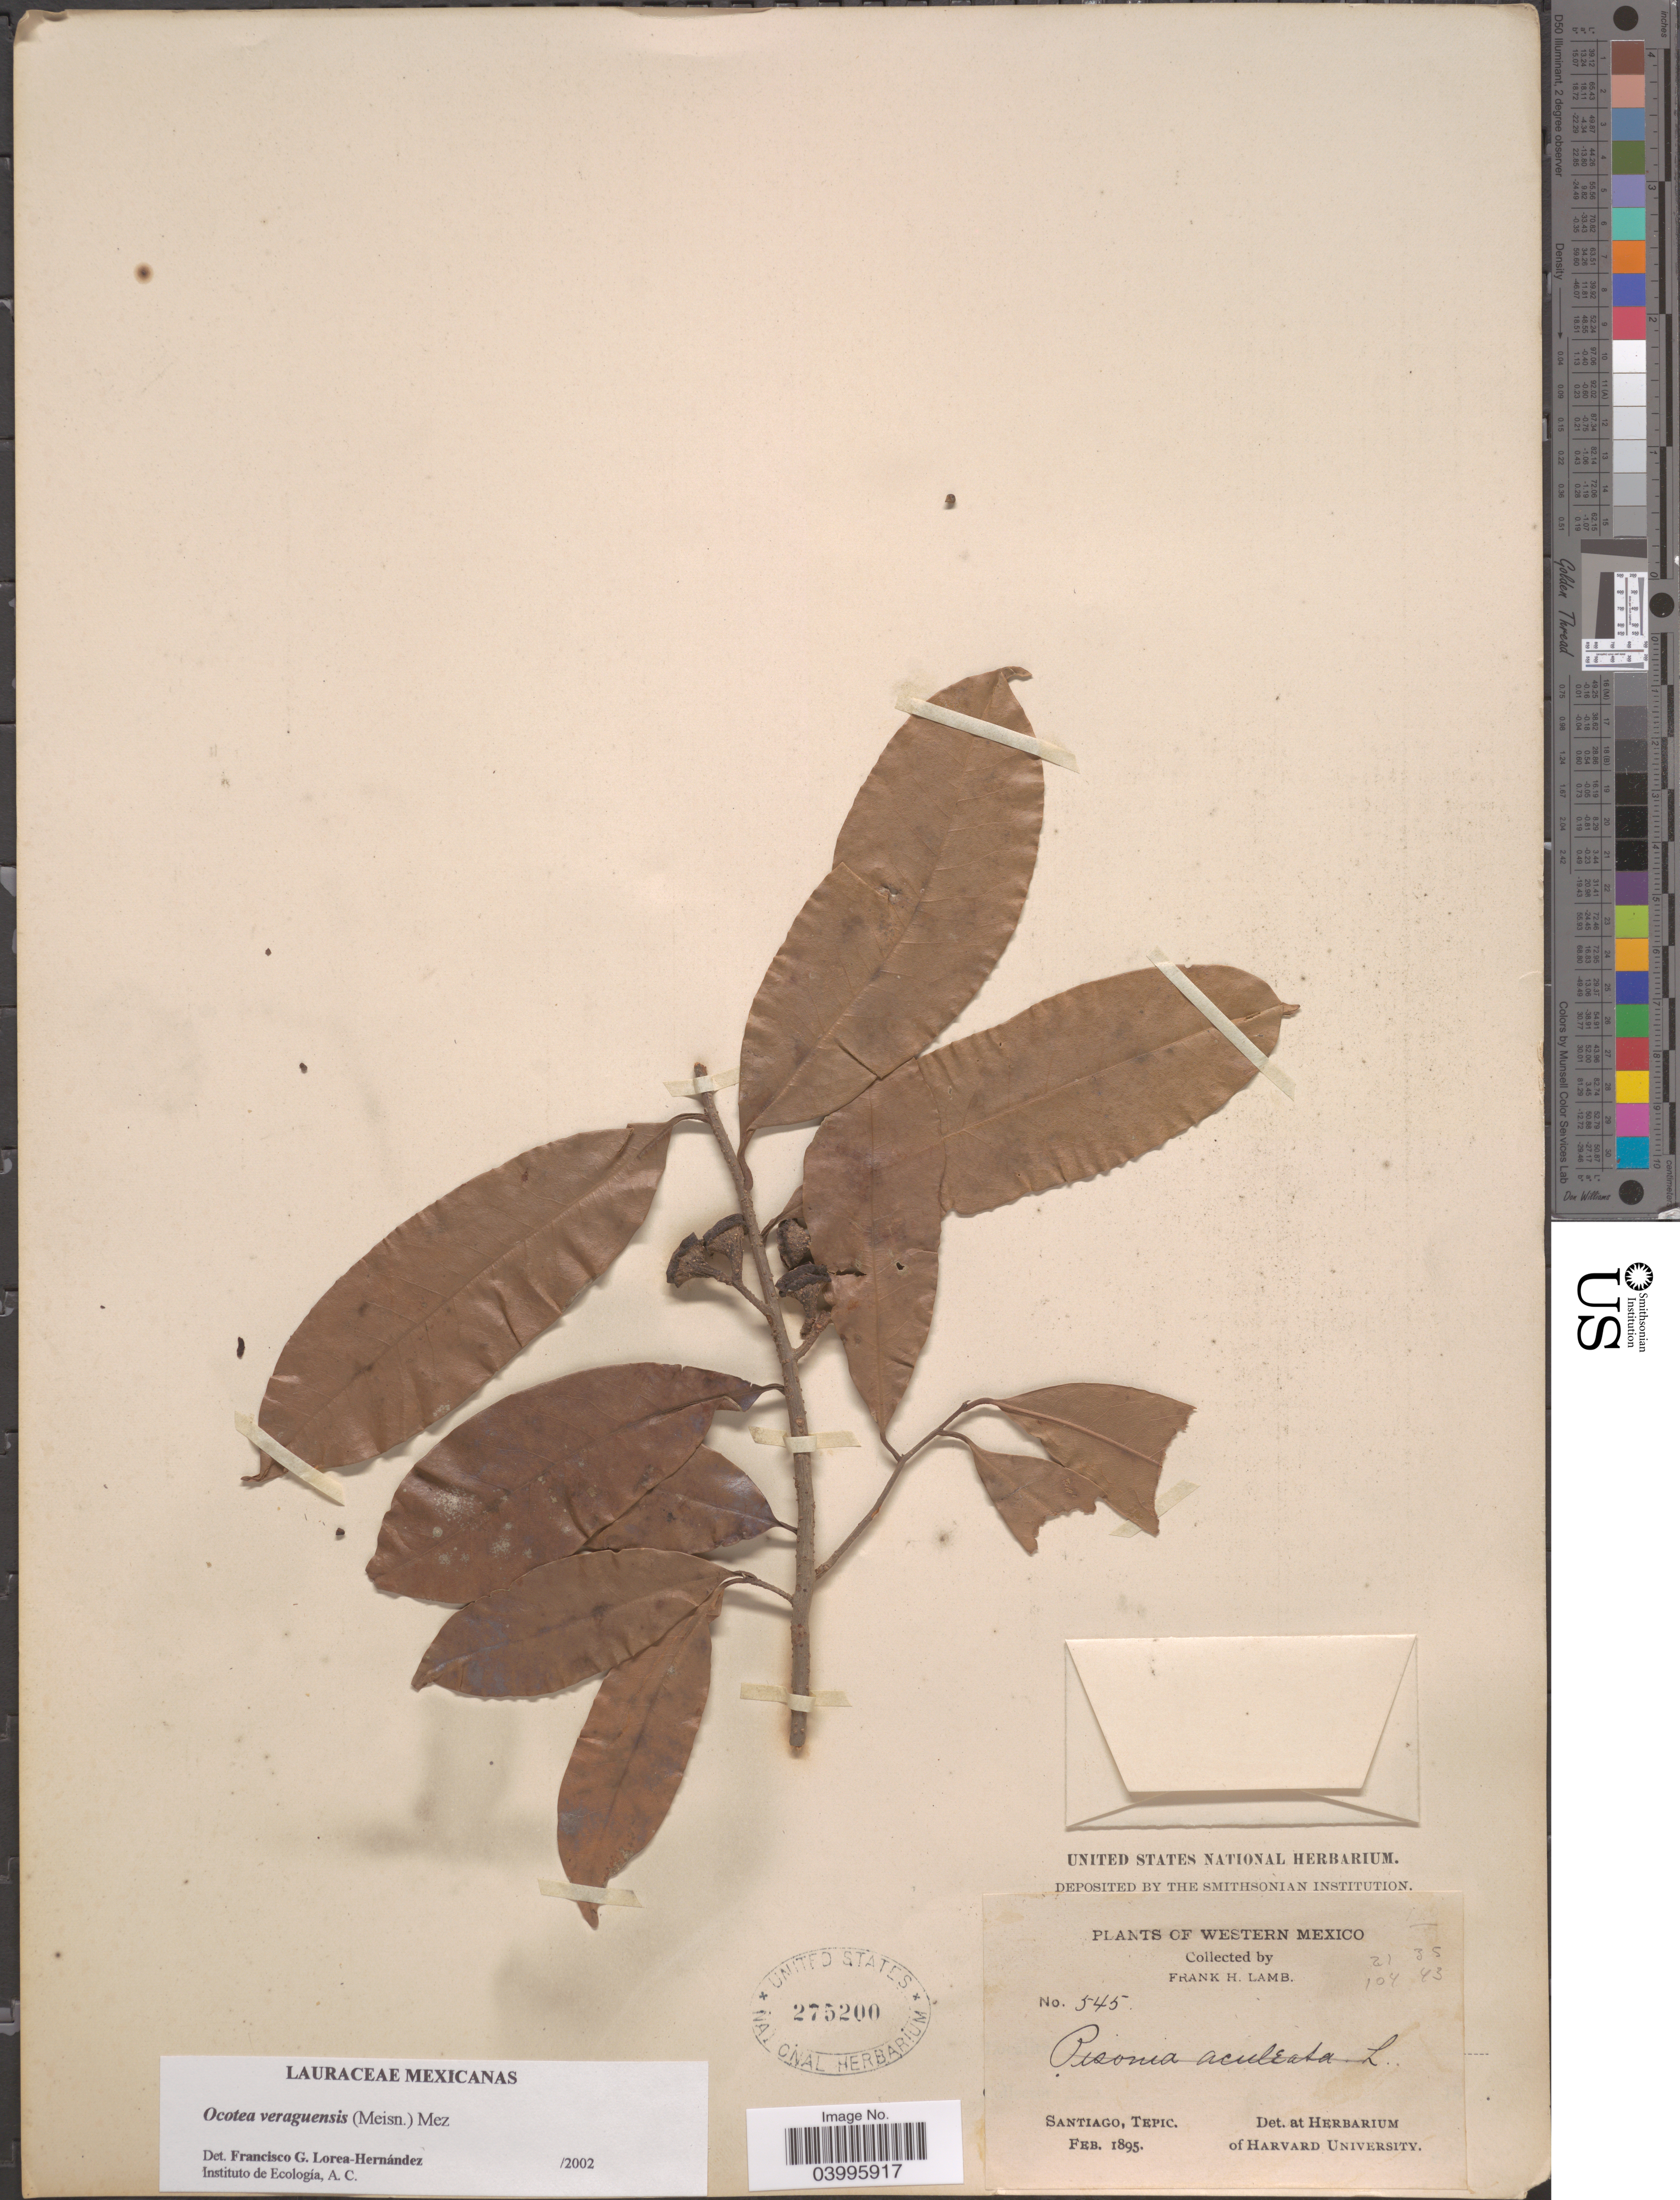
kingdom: Plantae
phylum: Tracheophyta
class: Magnoliopsida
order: Laurales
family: Lauraceae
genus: Ocotea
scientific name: Ocotea veraguensis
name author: (Meisn.) Mez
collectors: F. H. Lamb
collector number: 545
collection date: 1895-02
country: Mexico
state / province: Nayarit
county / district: Santiago Ixcuintla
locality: Santiago [Santiago Ixcuintla], Tepic [now Nayarit].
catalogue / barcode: US 275200